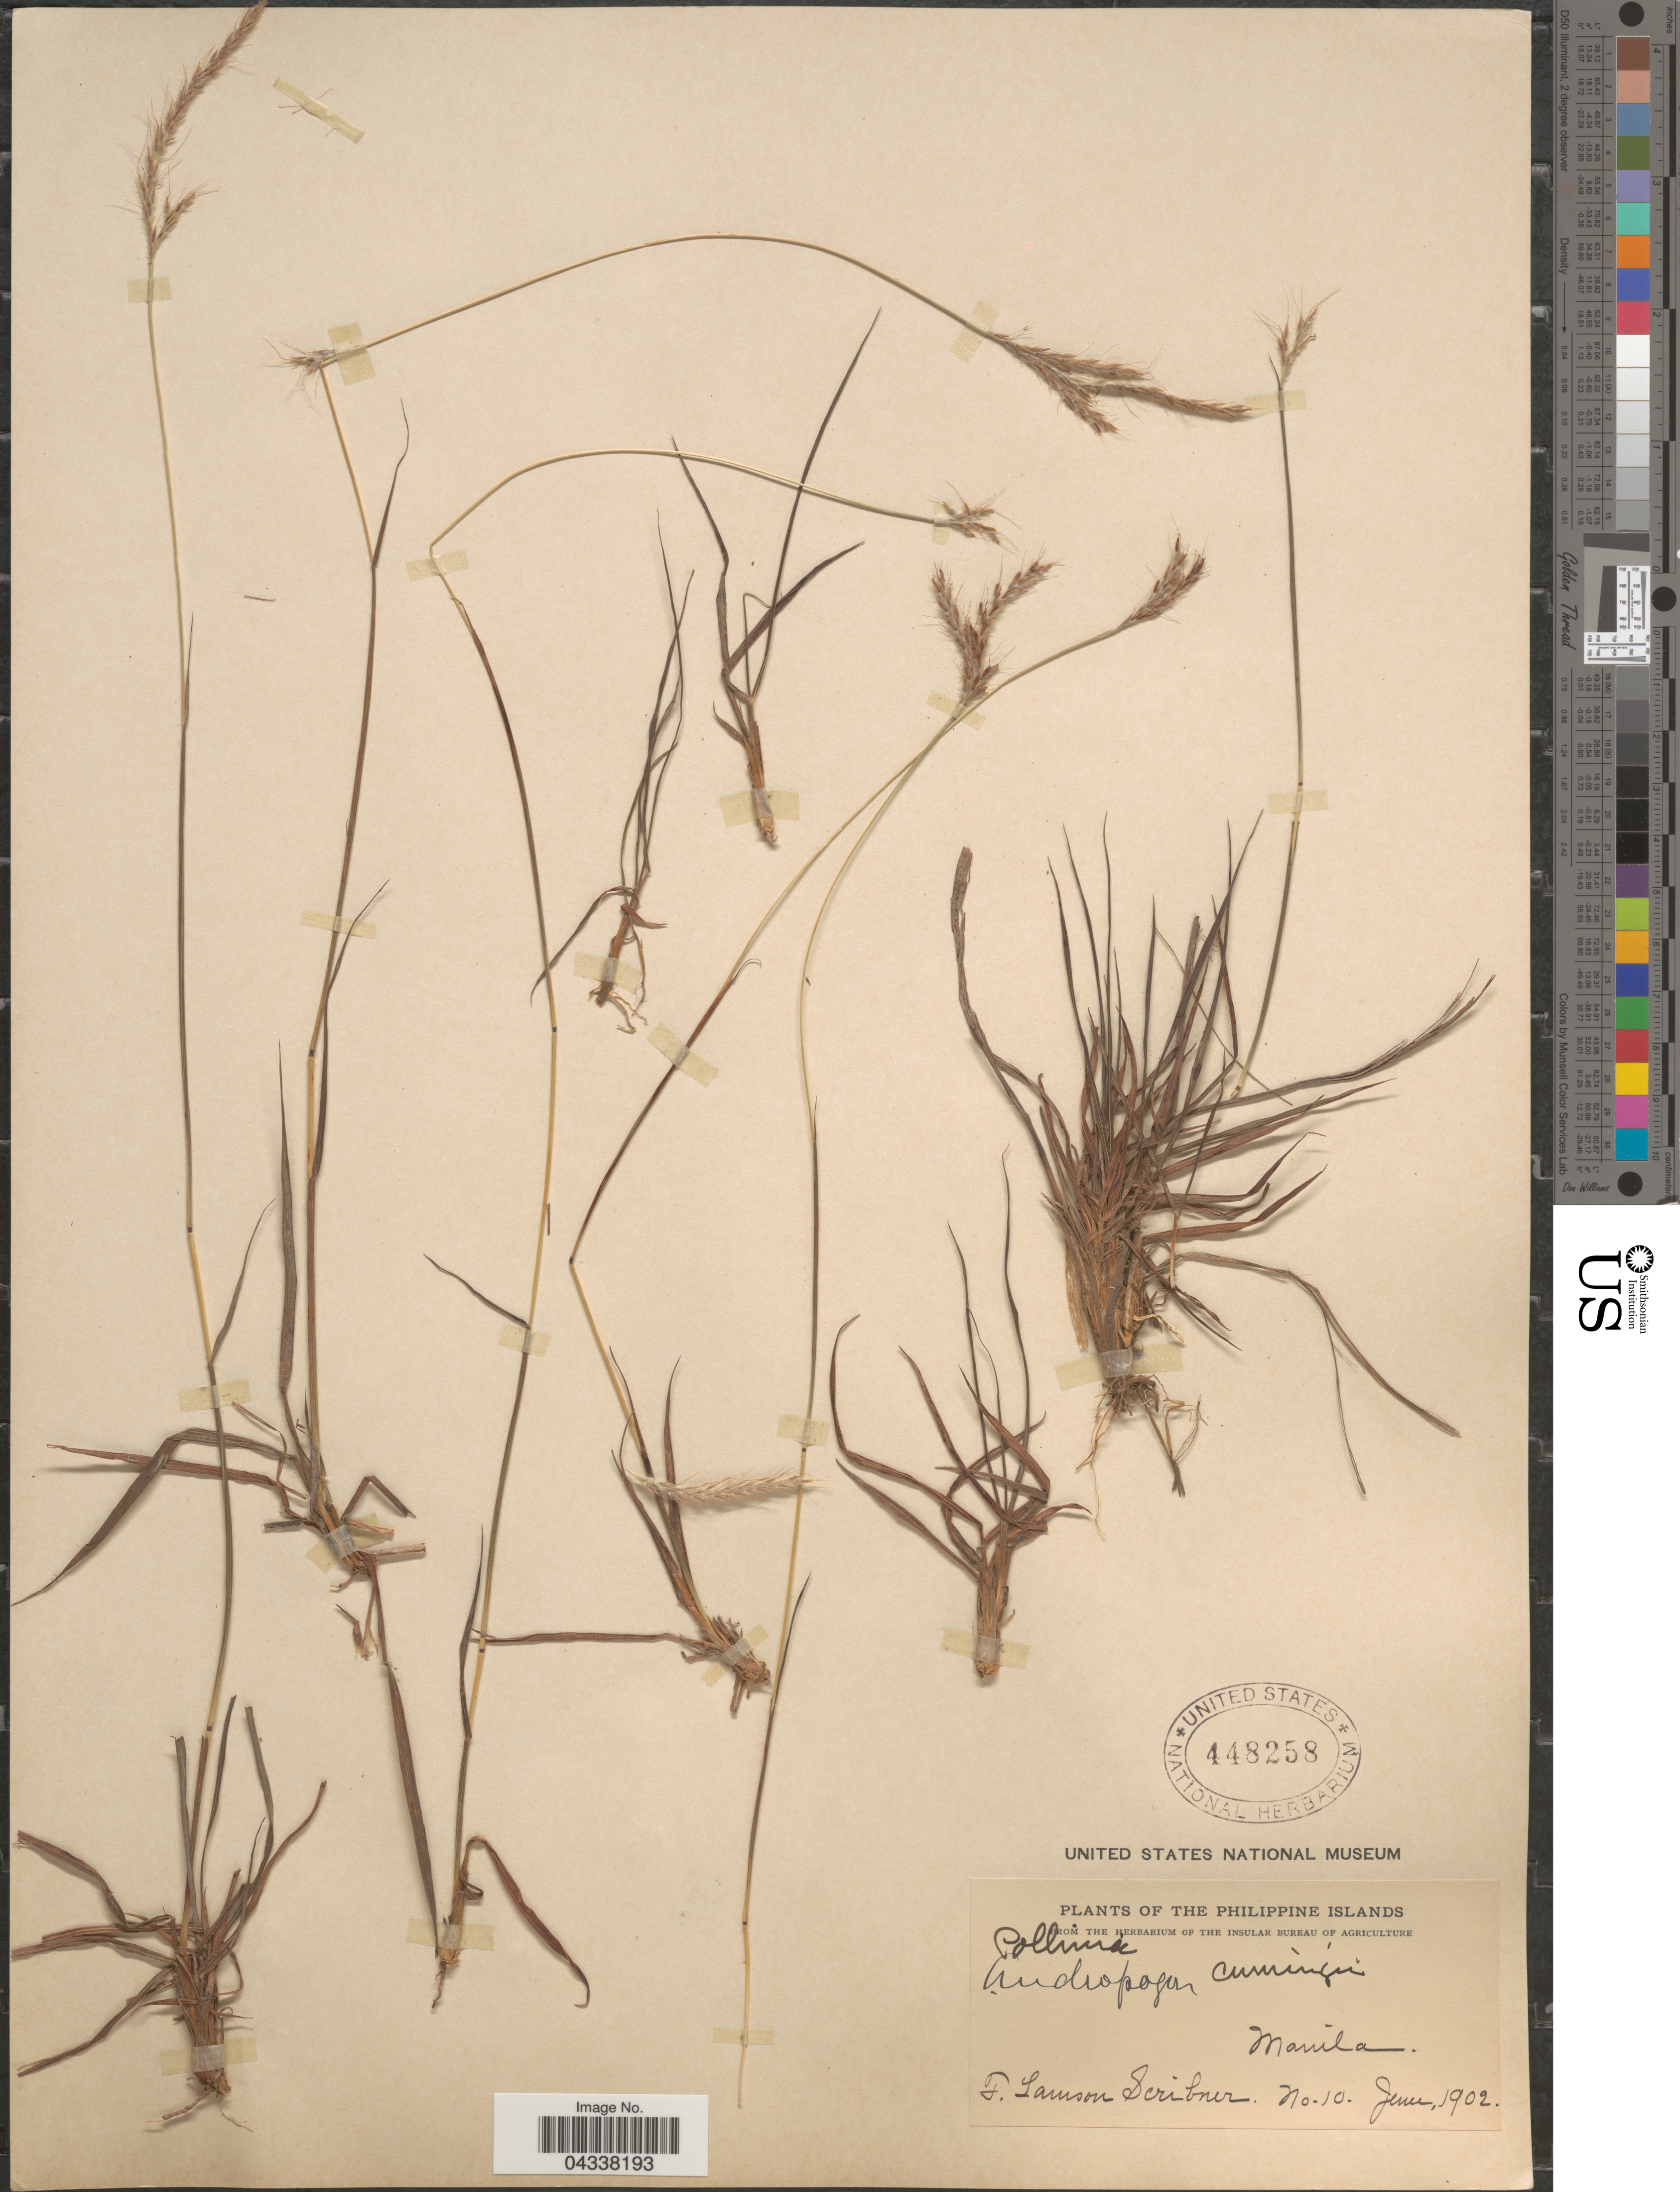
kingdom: Plantae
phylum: Tracheophyta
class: Liliopsida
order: Poales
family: Poaceae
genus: Pseudopogonatherum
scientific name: Pseudopogonatherum trispicatum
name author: (Schult.) Ohwi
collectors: F. Lamson-Scribner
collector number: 10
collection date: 1902-06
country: Philippines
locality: Manila.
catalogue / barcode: US 448258